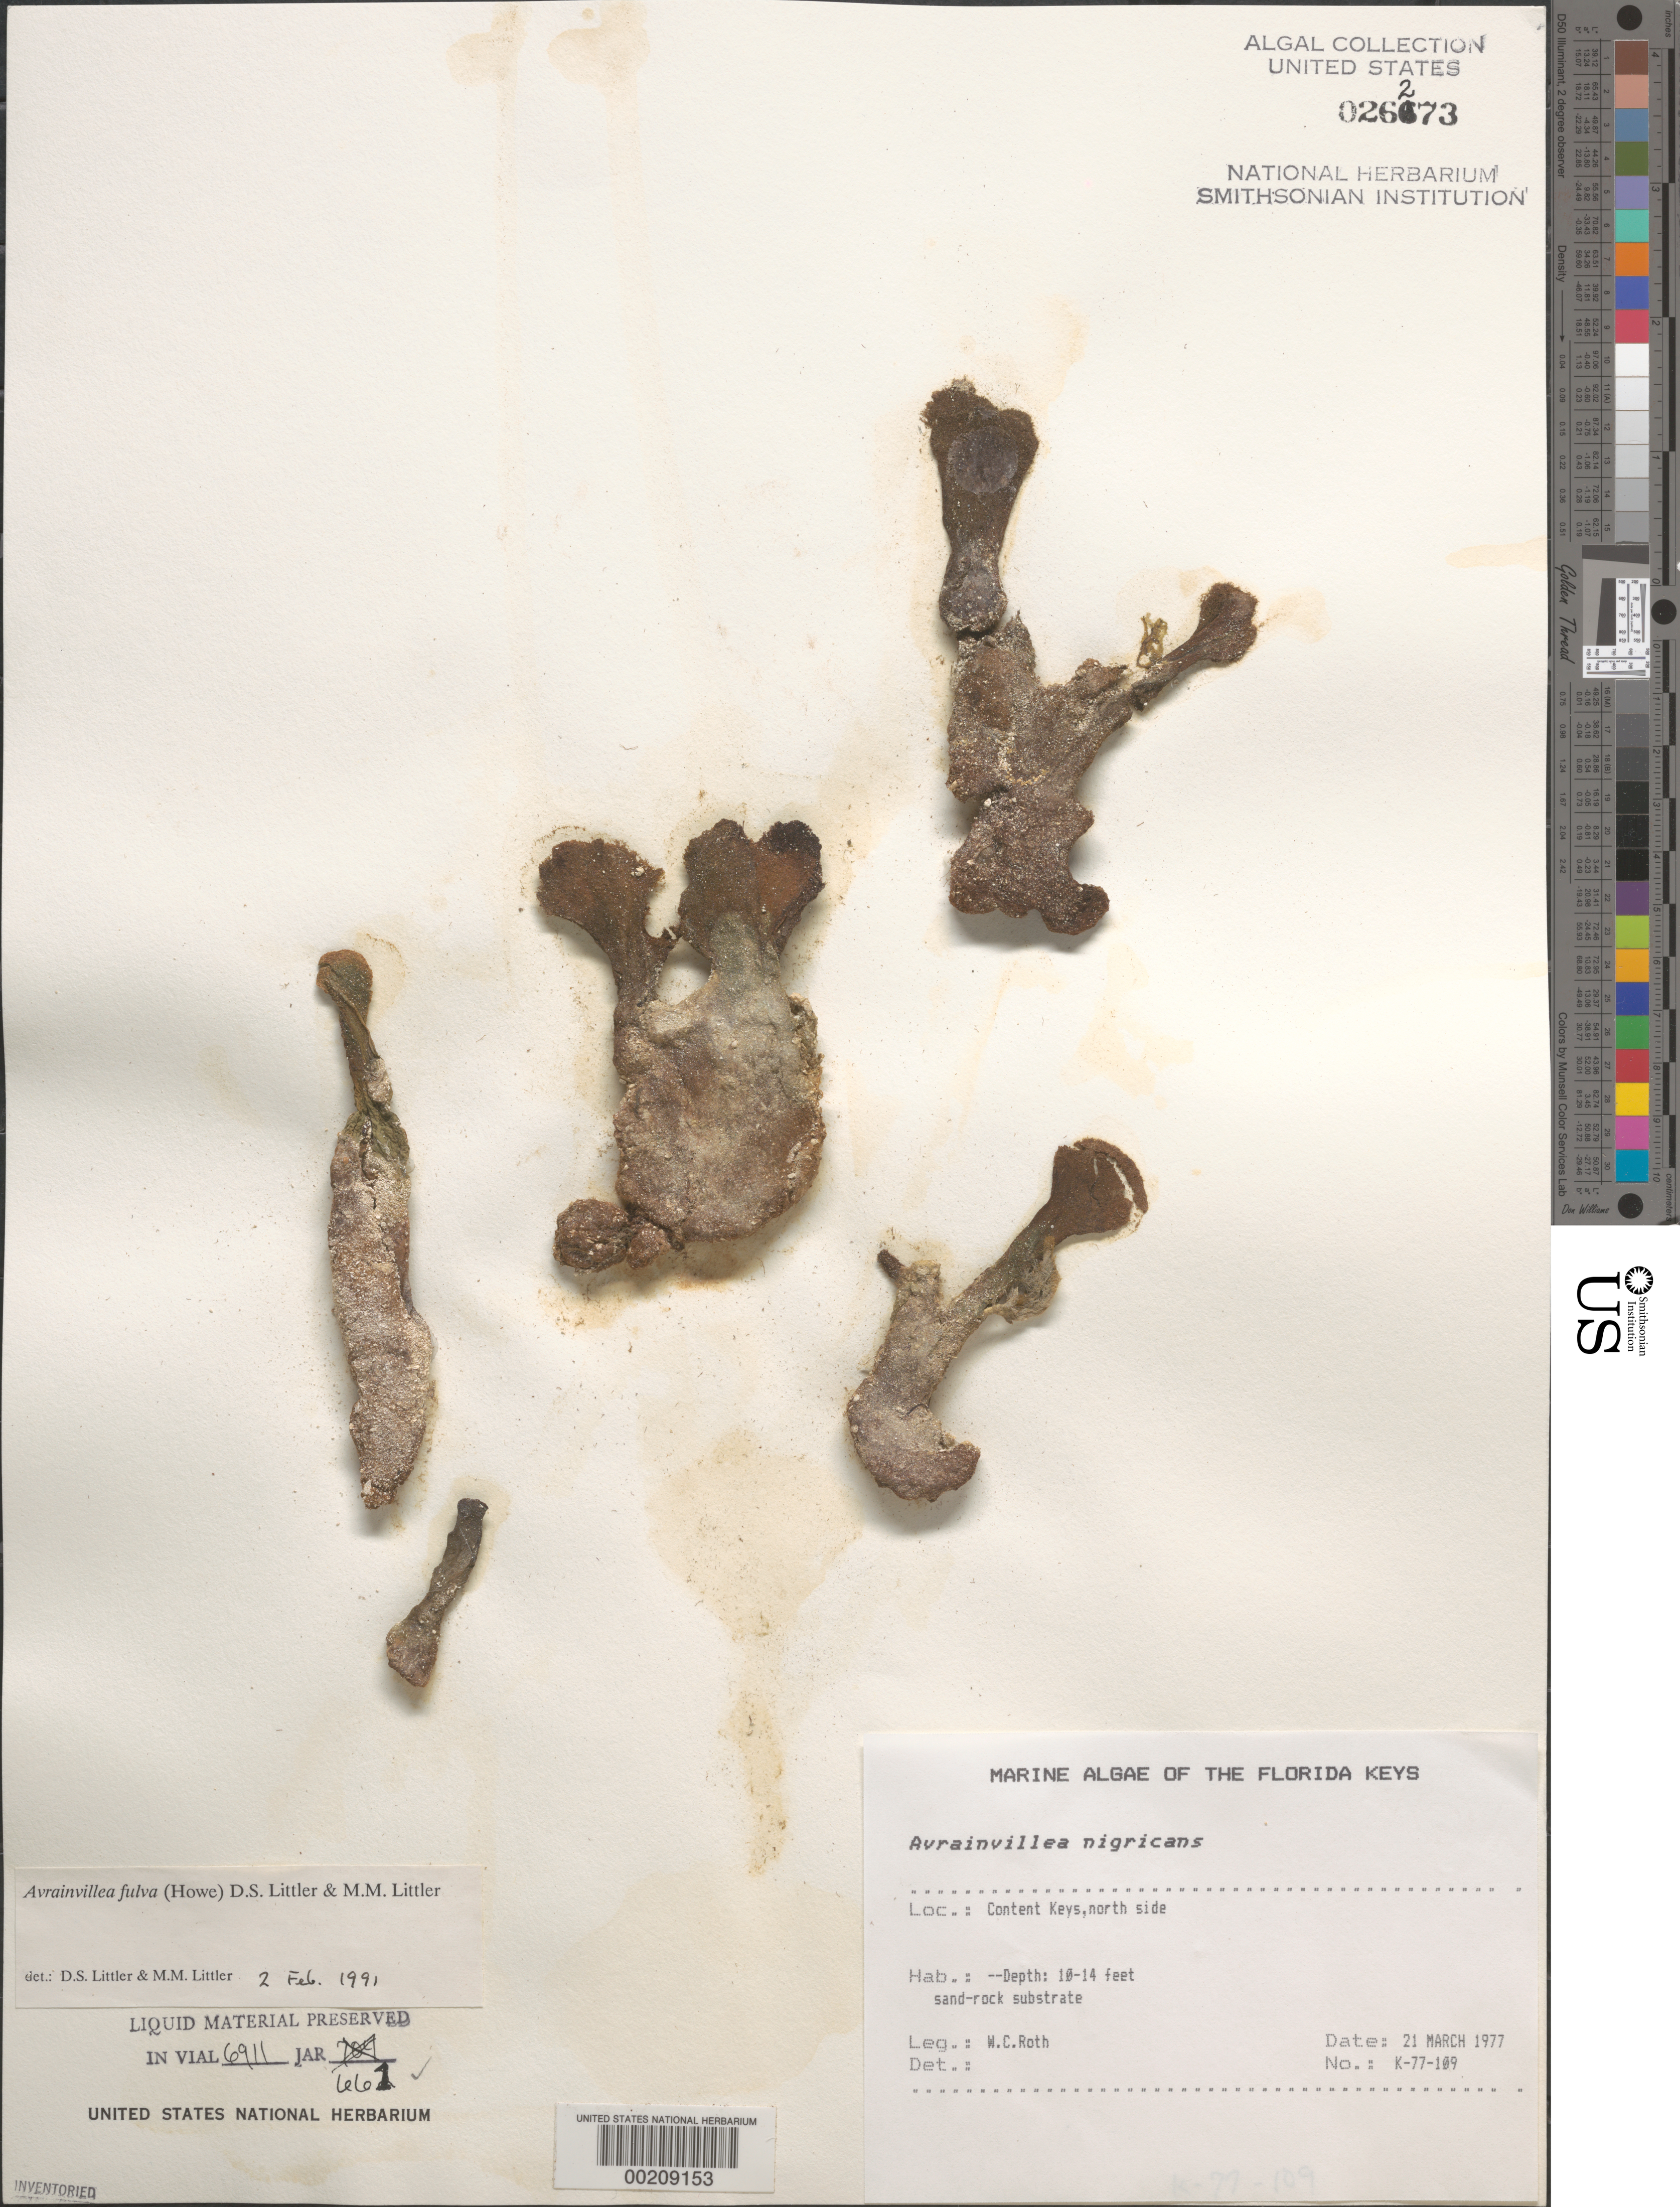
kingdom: Plantae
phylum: Chlorophyta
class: Ulvophyceae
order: Bryopsidales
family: Dichotomosiphonaceae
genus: Avrainvillea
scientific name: Avrainvillea fulva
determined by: Littler, D. S.; Littler, M. M.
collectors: W. C. Roth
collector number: K-77-109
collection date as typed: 21 Mar 1977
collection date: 1977-03-21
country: United States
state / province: Florida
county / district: Monroe County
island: Content Keys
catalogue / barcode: US 26273